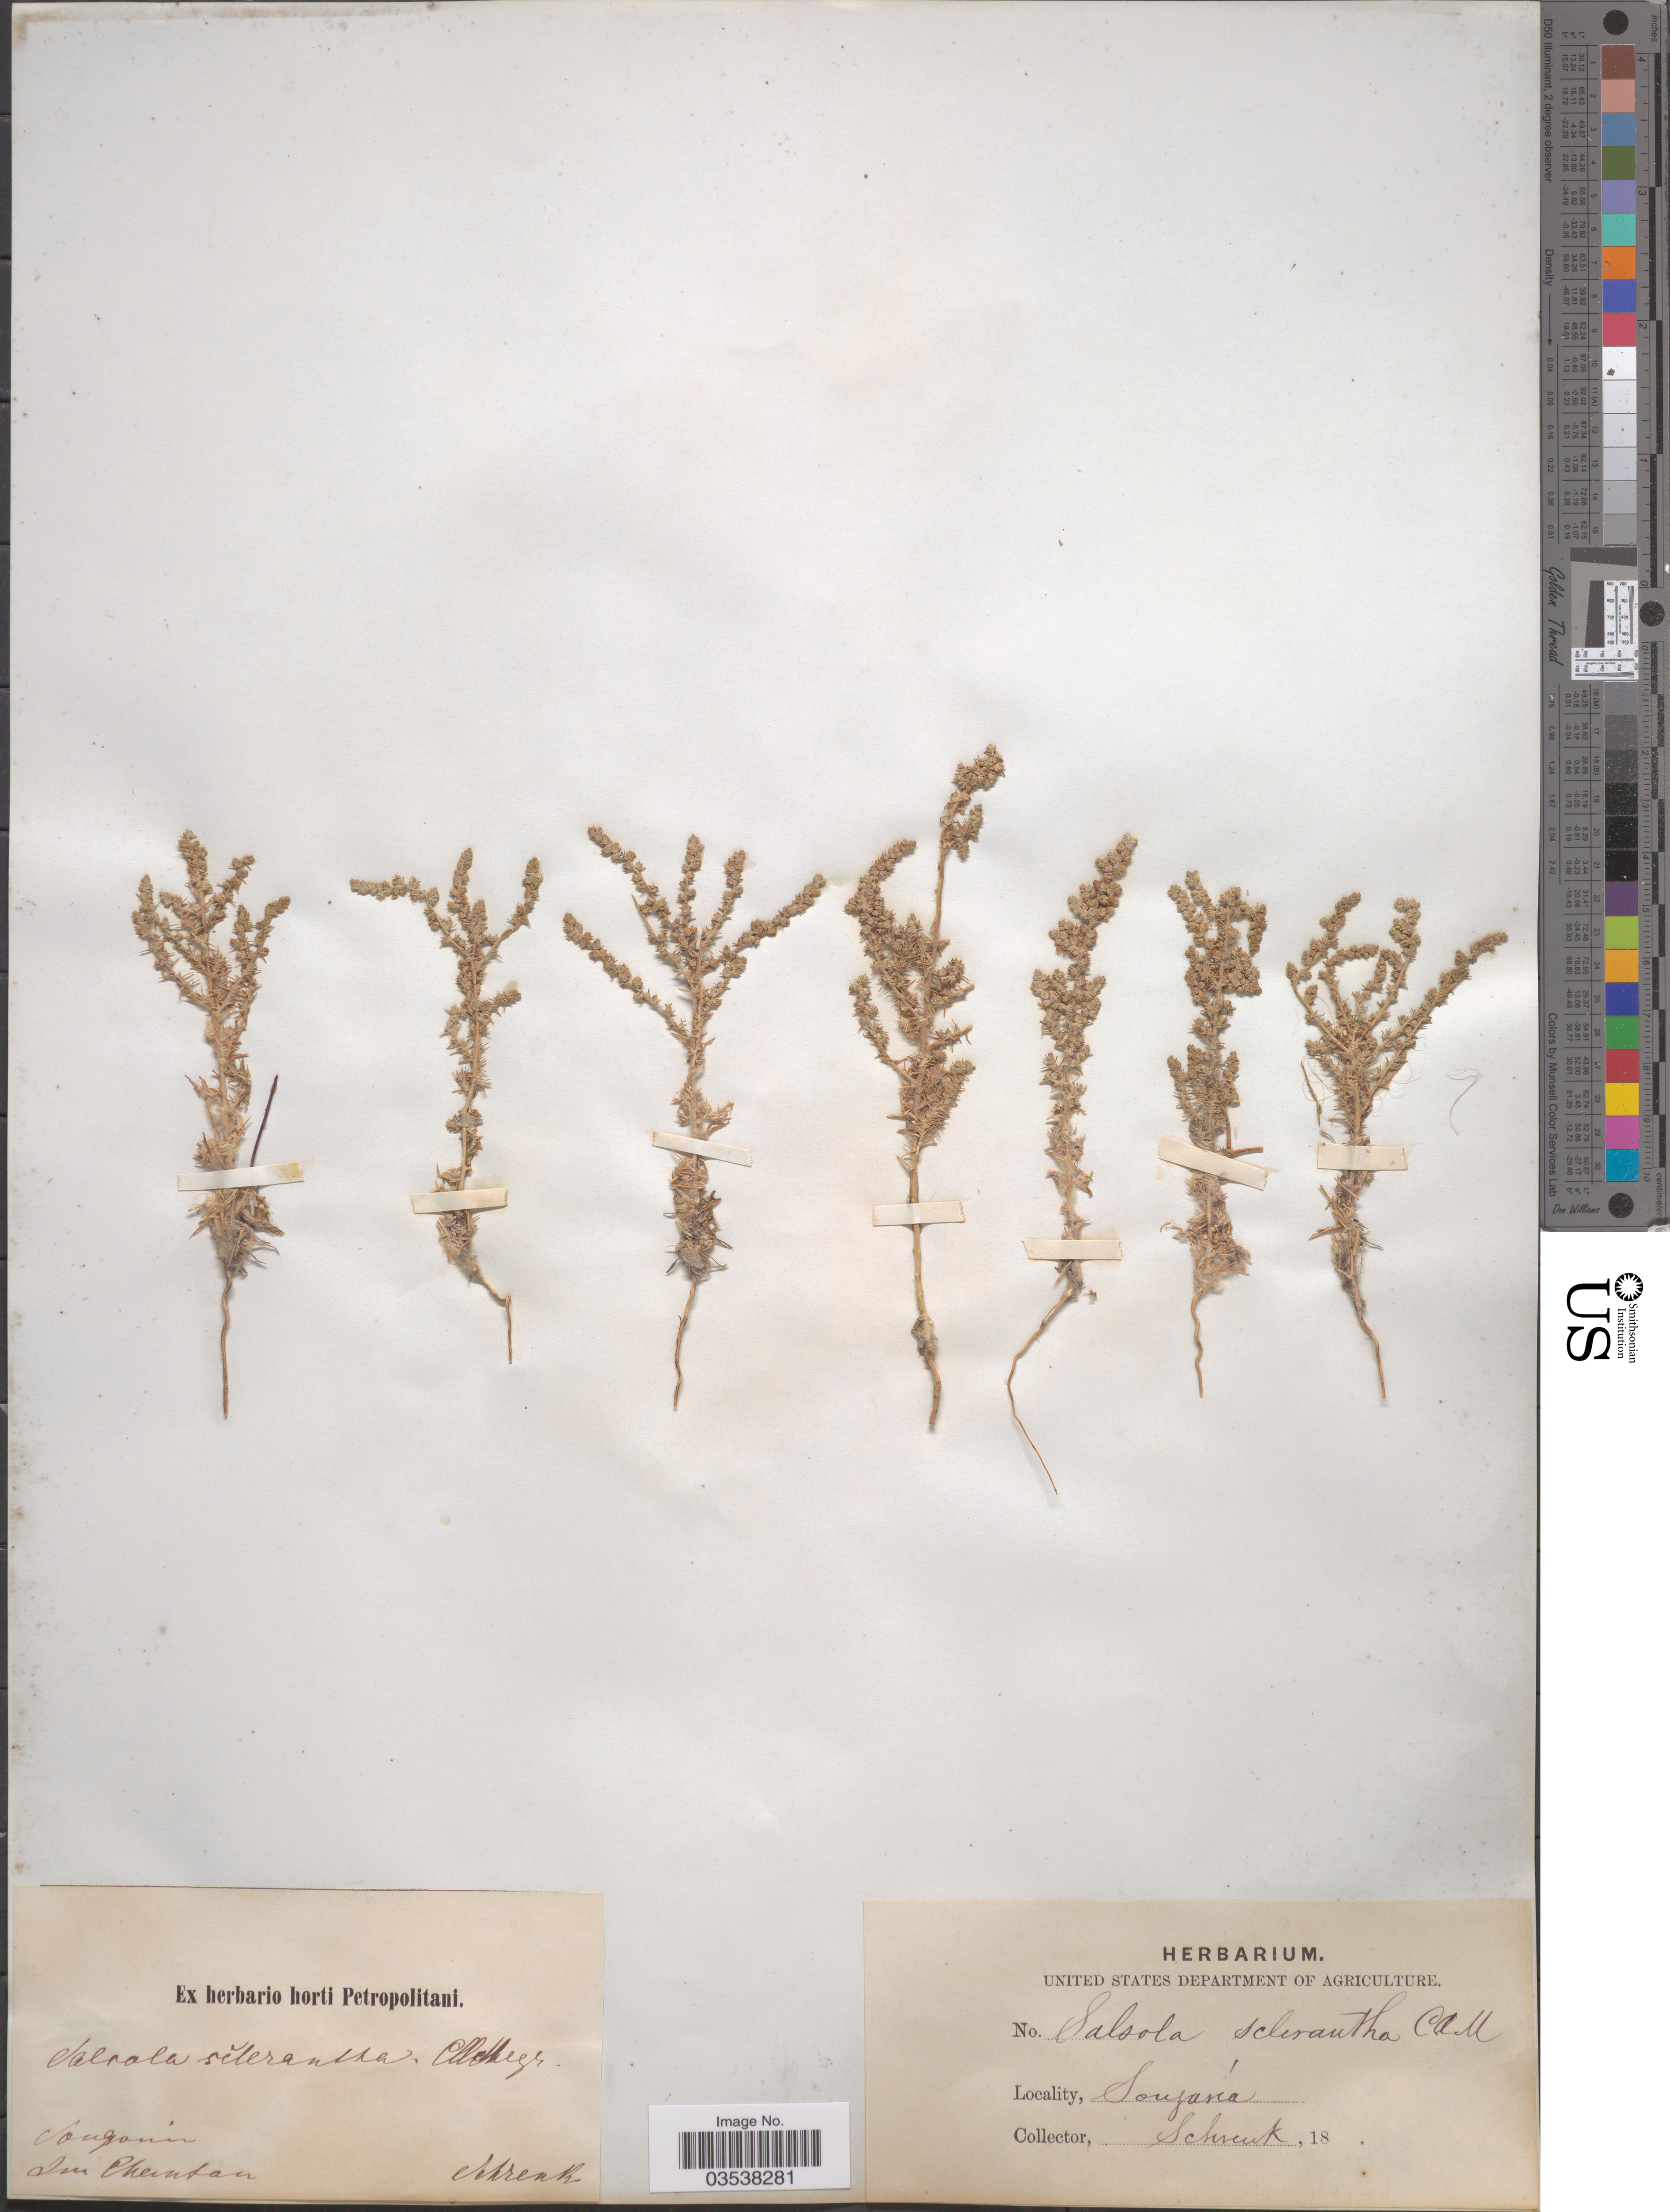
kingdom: Plantae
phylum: Tracheophyta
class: Magnoliopsida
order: Caryophyllales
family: Amaranthaceae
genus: Caroxylon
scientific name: Caroxylon scleranthum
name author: (C.A. Mey.) Akhani & Roalson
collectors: A.G. Schrenk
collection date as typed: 18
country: Kazakhstan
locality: Songaria.